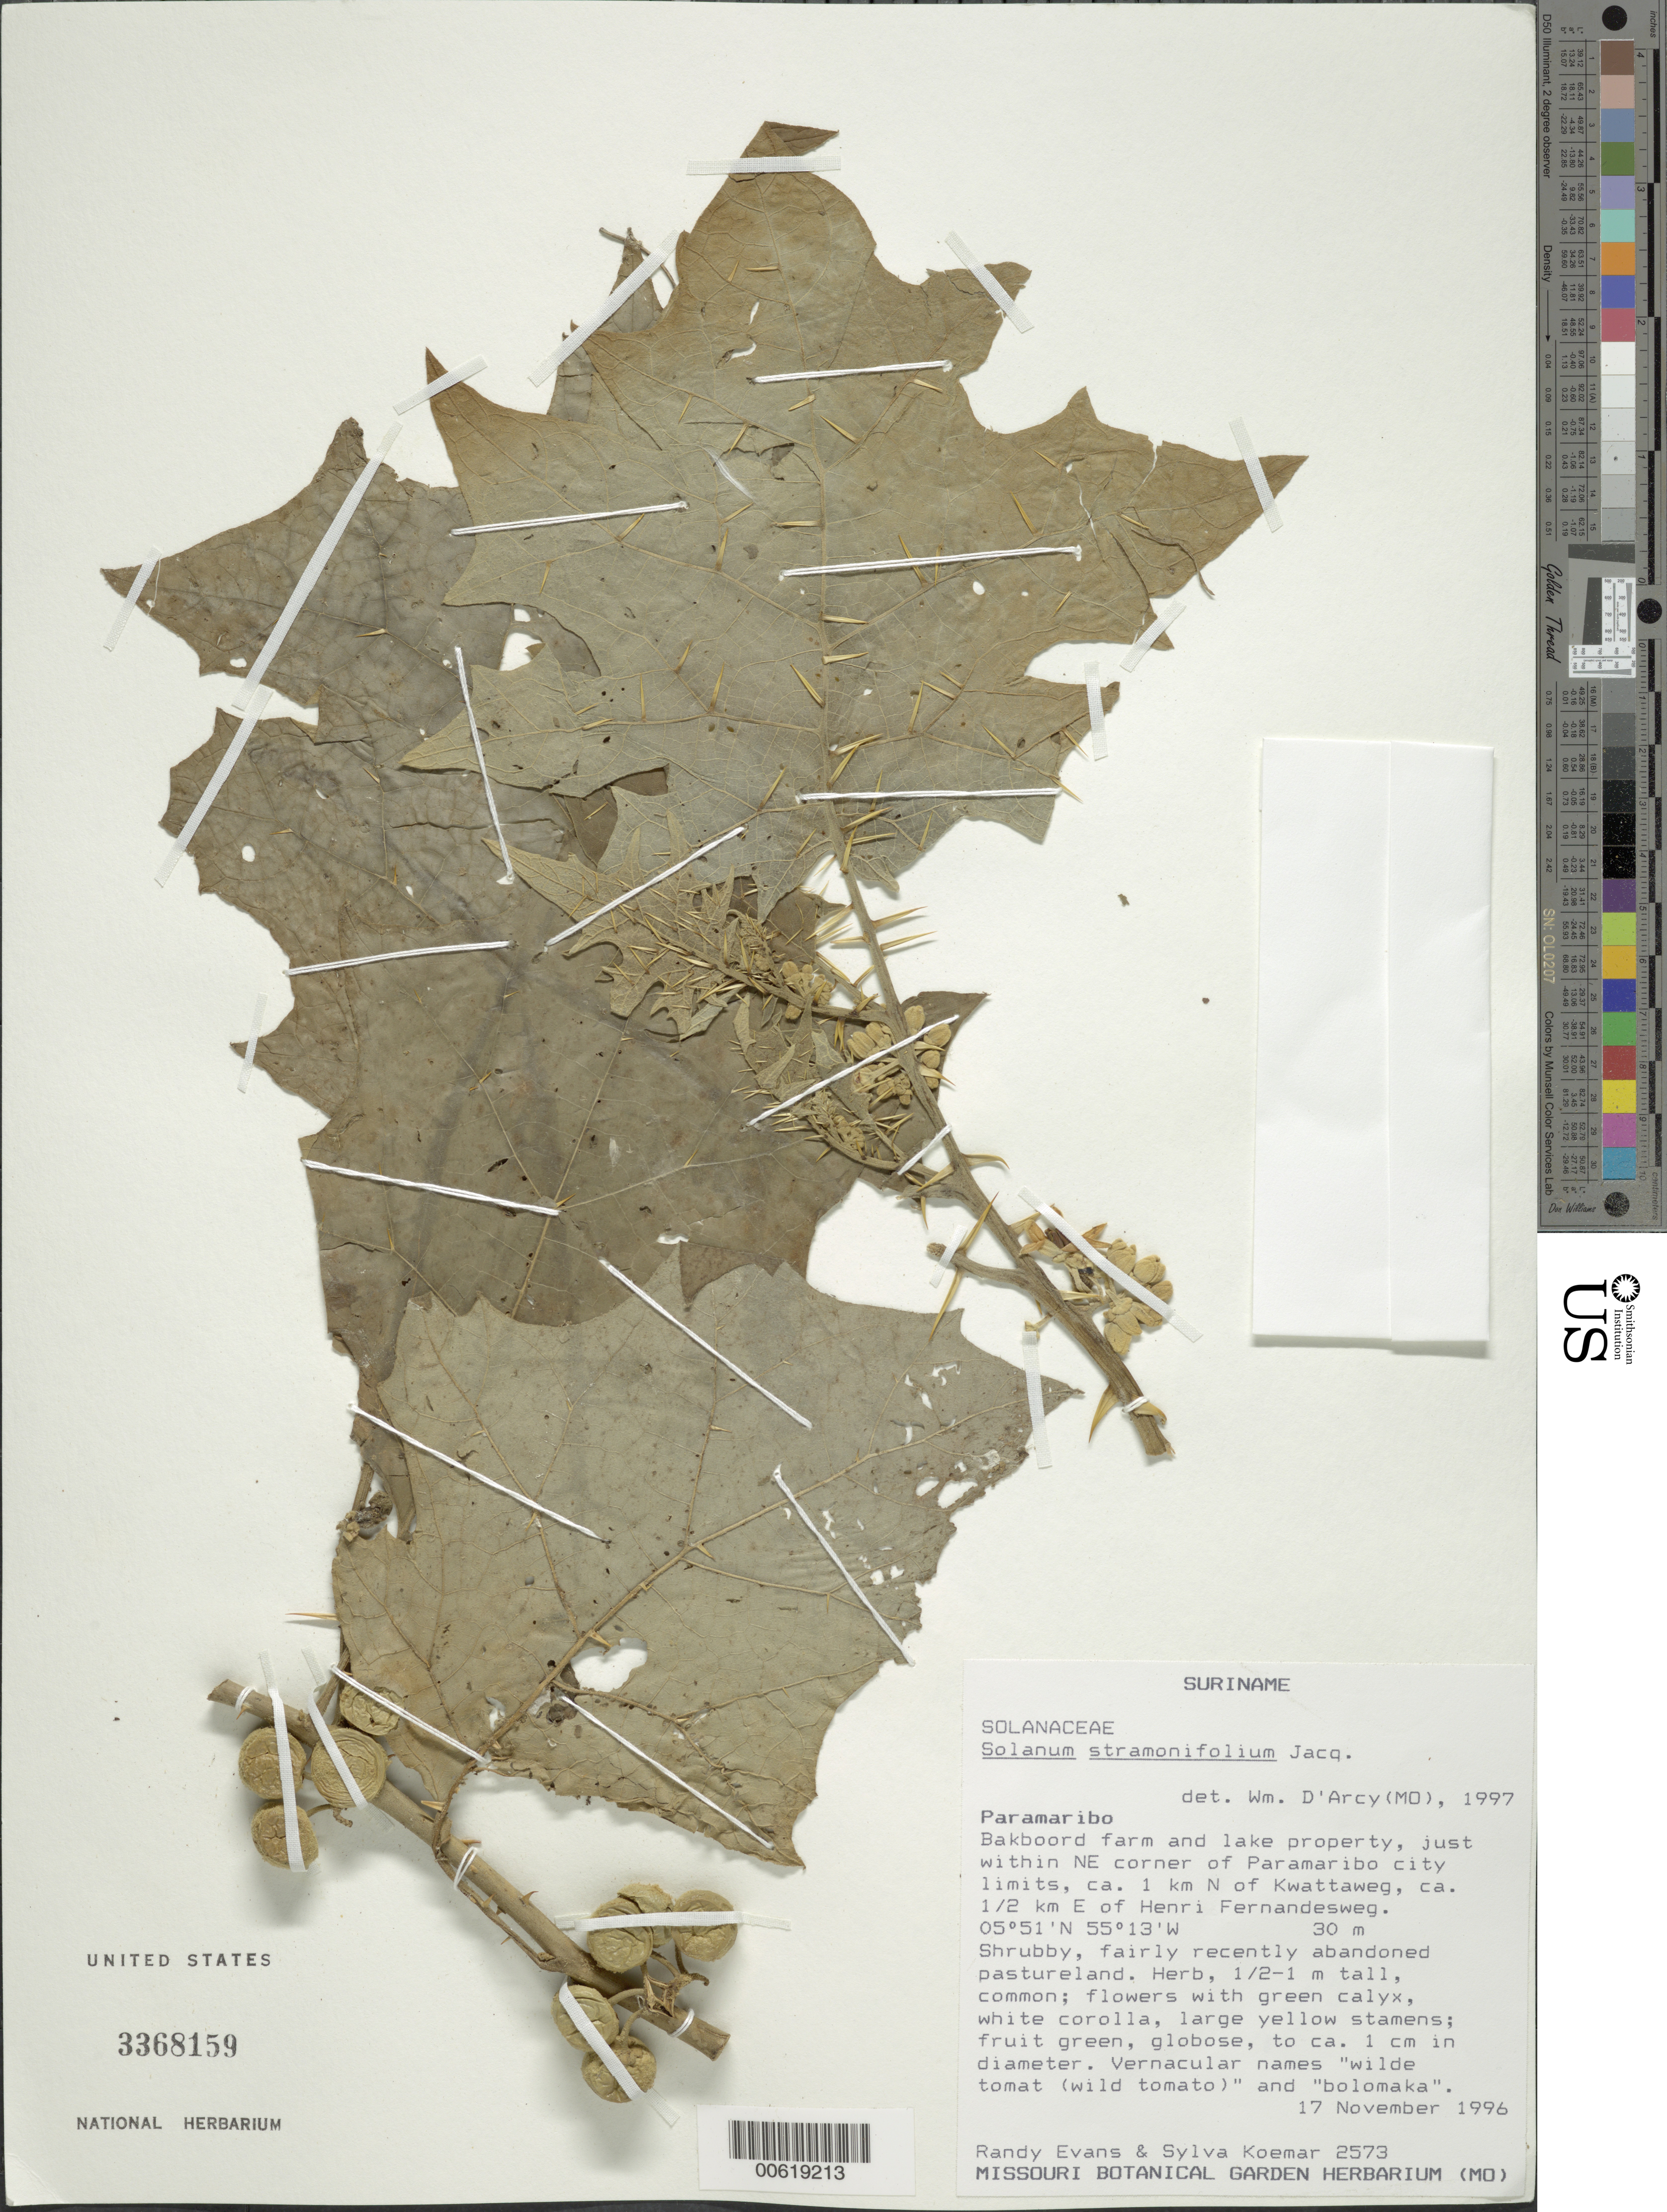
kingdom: Plantae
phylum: Tracheophyta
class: Magnoliopsida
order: Solanales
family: Solanaceae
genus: Solanum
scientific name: Solanum stramoniifolium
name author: Jacq.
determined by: D'Arcy, W. G.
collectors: R. Evans & S. Koemar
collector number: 2573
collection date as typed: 11 Nov 1996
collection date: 1996-11-11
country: Suriname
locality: Bakboord farm and lake property, just within NE corner of Paramaribo city limits, ca. 1 km N of Kwattaweg, ca 1/2 km E of Henri Fernandesweg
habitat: Abandoned pasture land.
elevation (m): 30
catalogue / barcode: US 3368159